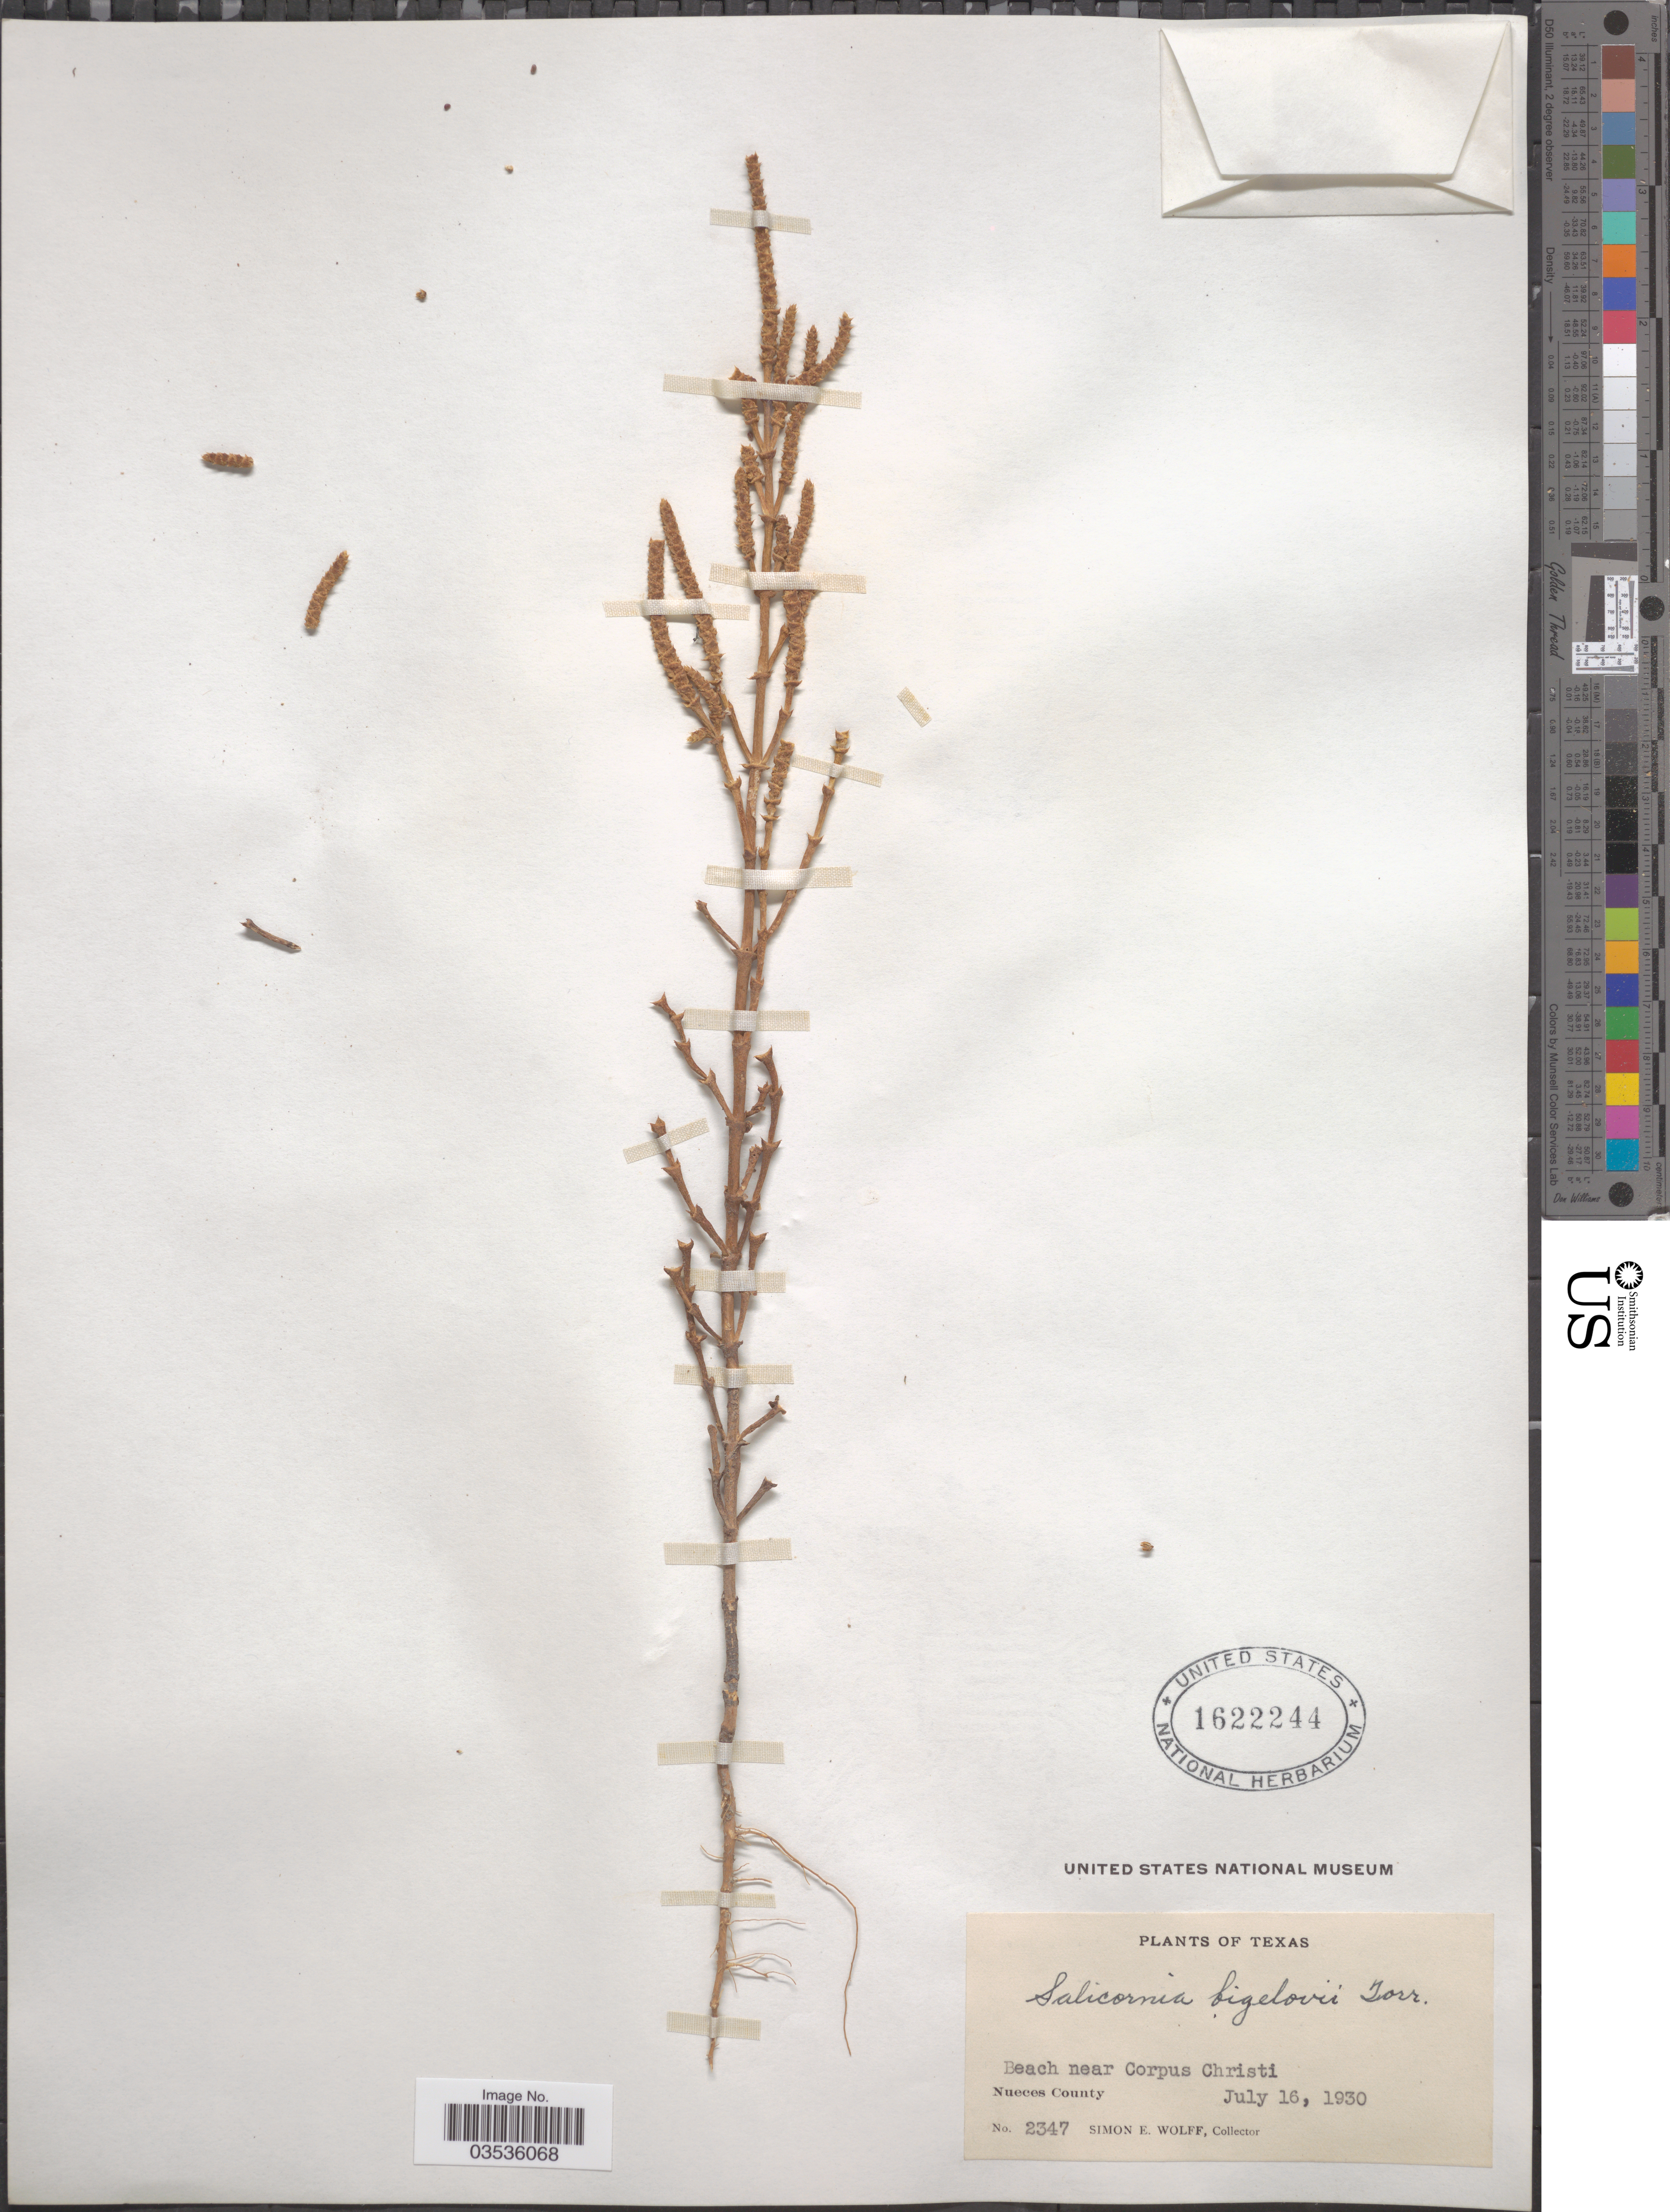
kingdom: Plantae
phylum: Tracheophyta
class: Magnoliopsida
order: Caryophyllales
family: Amaranthaceae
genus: Salicornia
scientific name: Salicornia bigelovii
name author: Torr.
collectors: S. E. Wolff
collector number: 2347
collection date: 1930-07-16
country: United States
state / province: Texas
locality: Beach near Corpus Christi. Nueces County.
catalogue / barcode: US 1622244